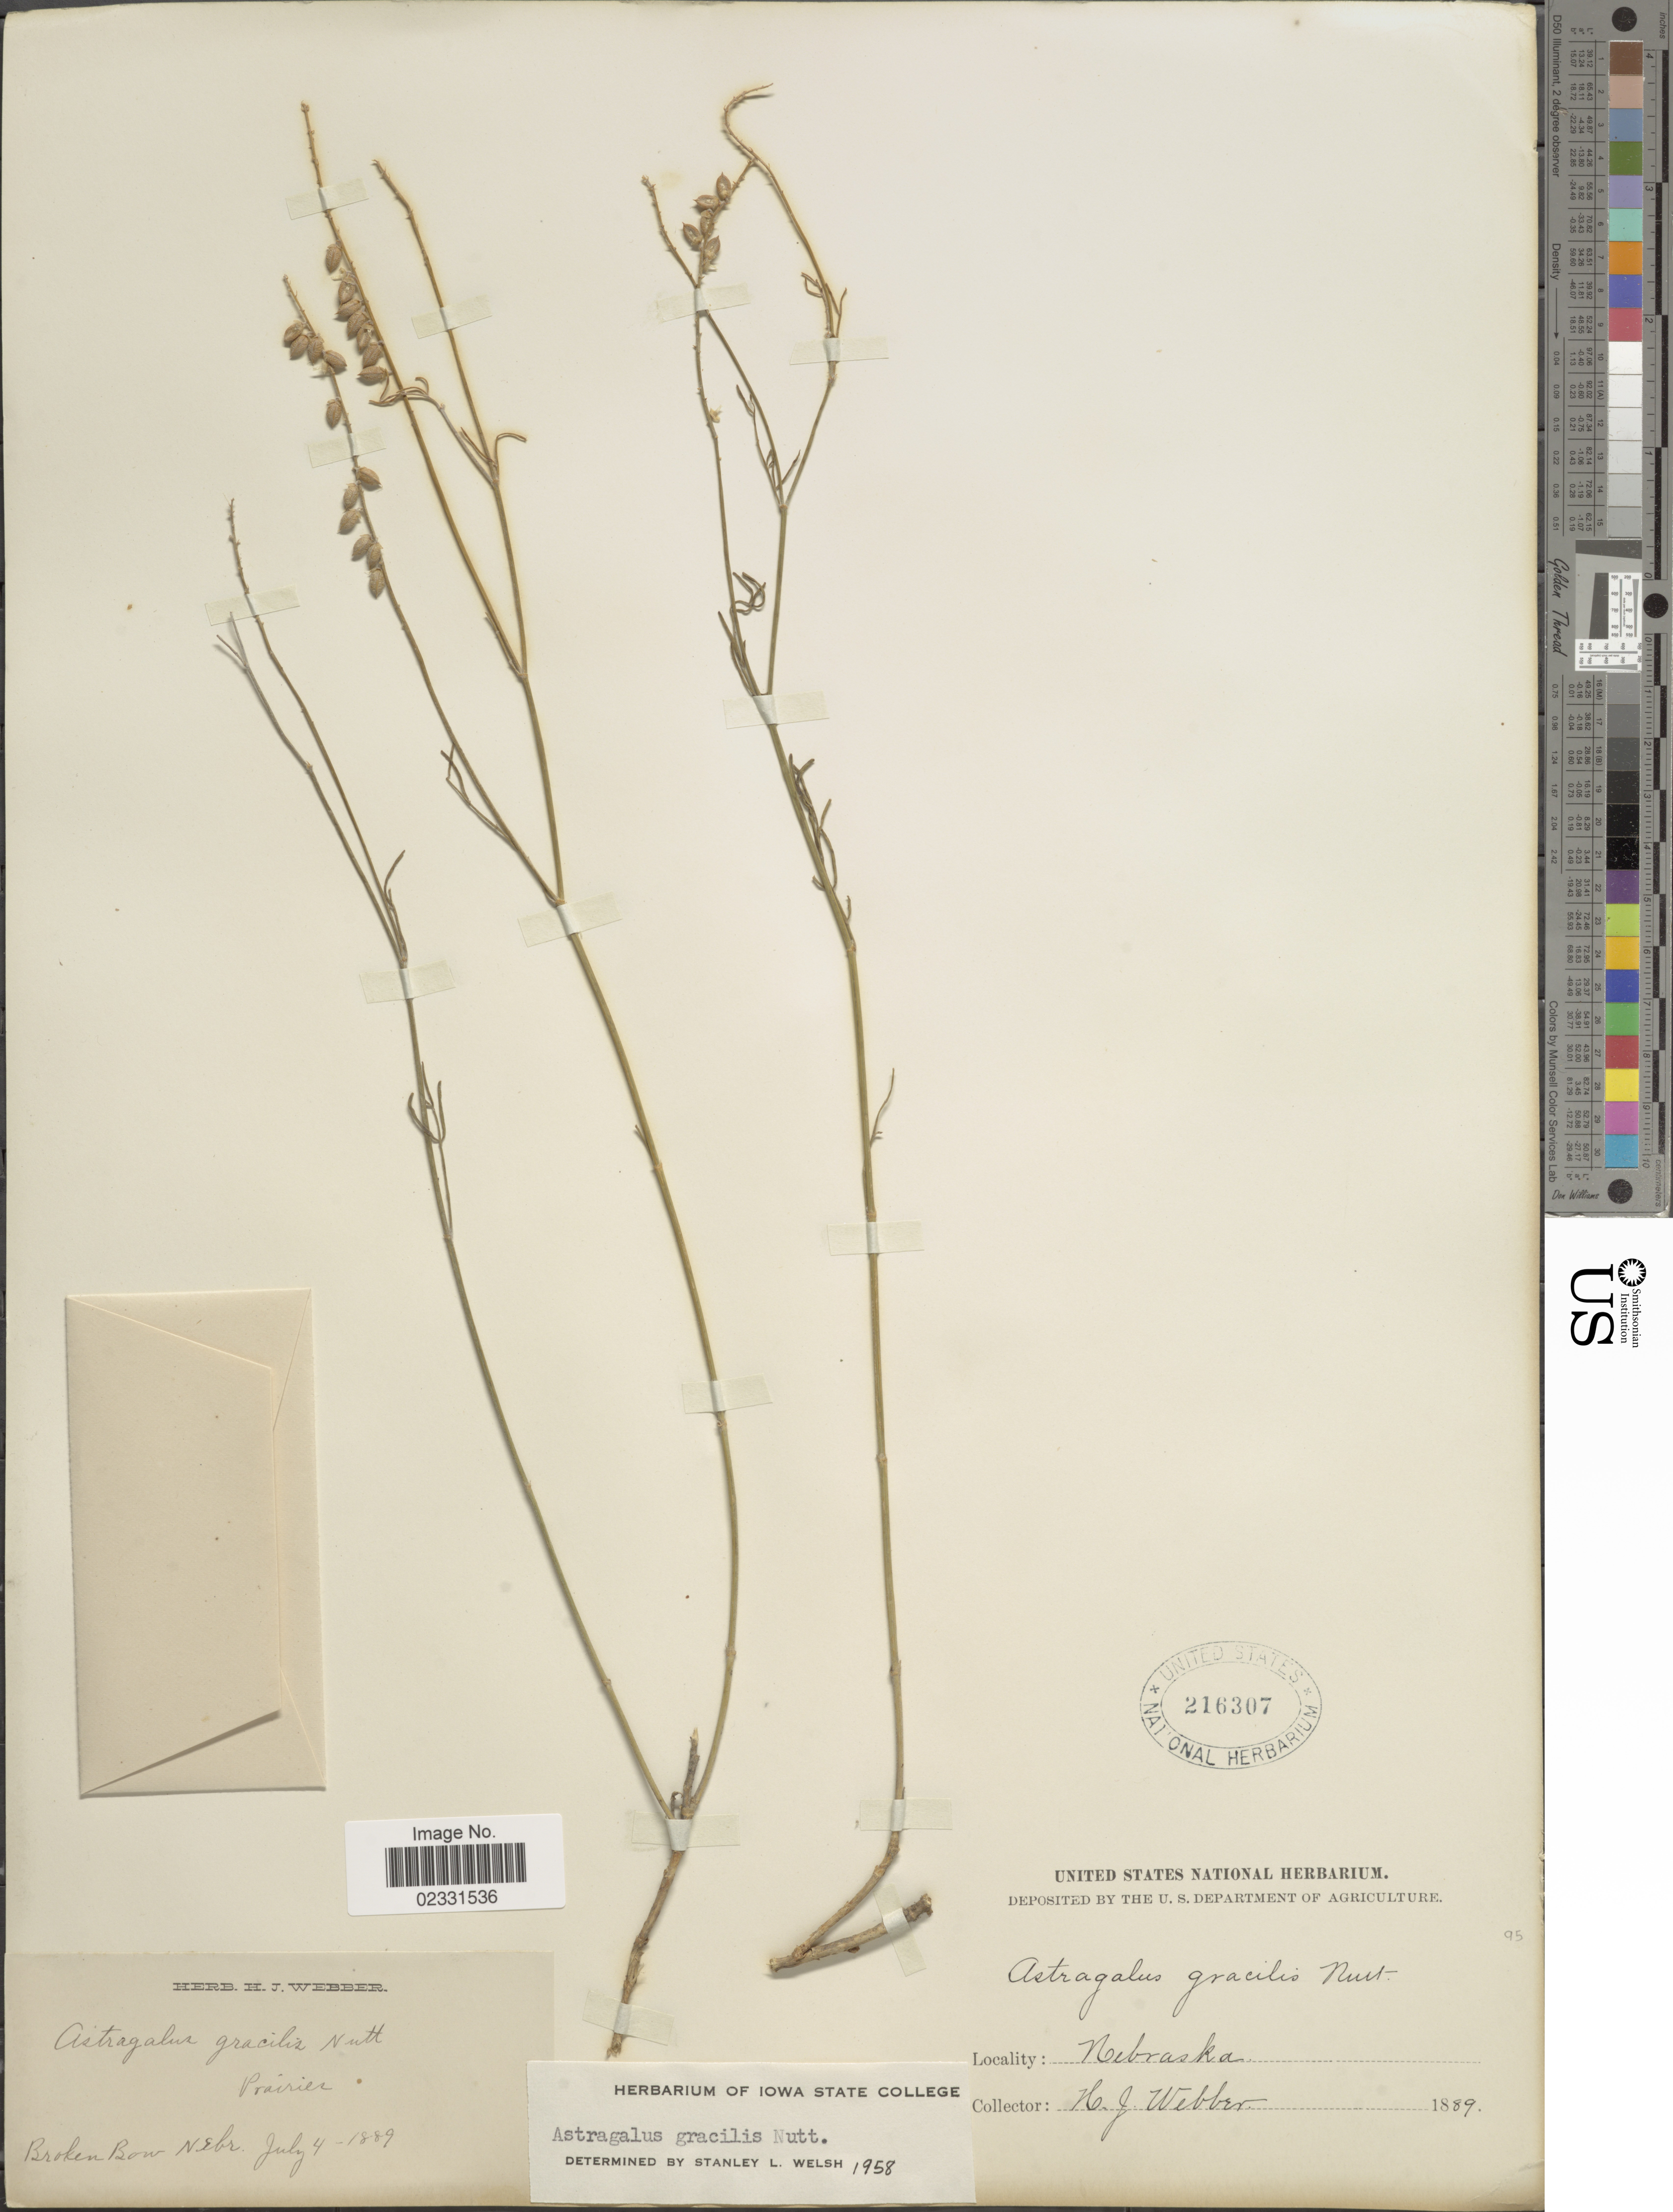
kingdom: Plantae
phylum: Tracheophyta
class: Magnoliopsida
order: Fabales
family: Fabaceae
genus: Astragalus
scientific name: Astragalus gracilis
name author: Nutt.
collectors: H. Webber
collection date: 1889-07-04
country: United States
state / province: Nebraska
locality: Broken Bow Nebr.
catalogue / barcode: US 216307